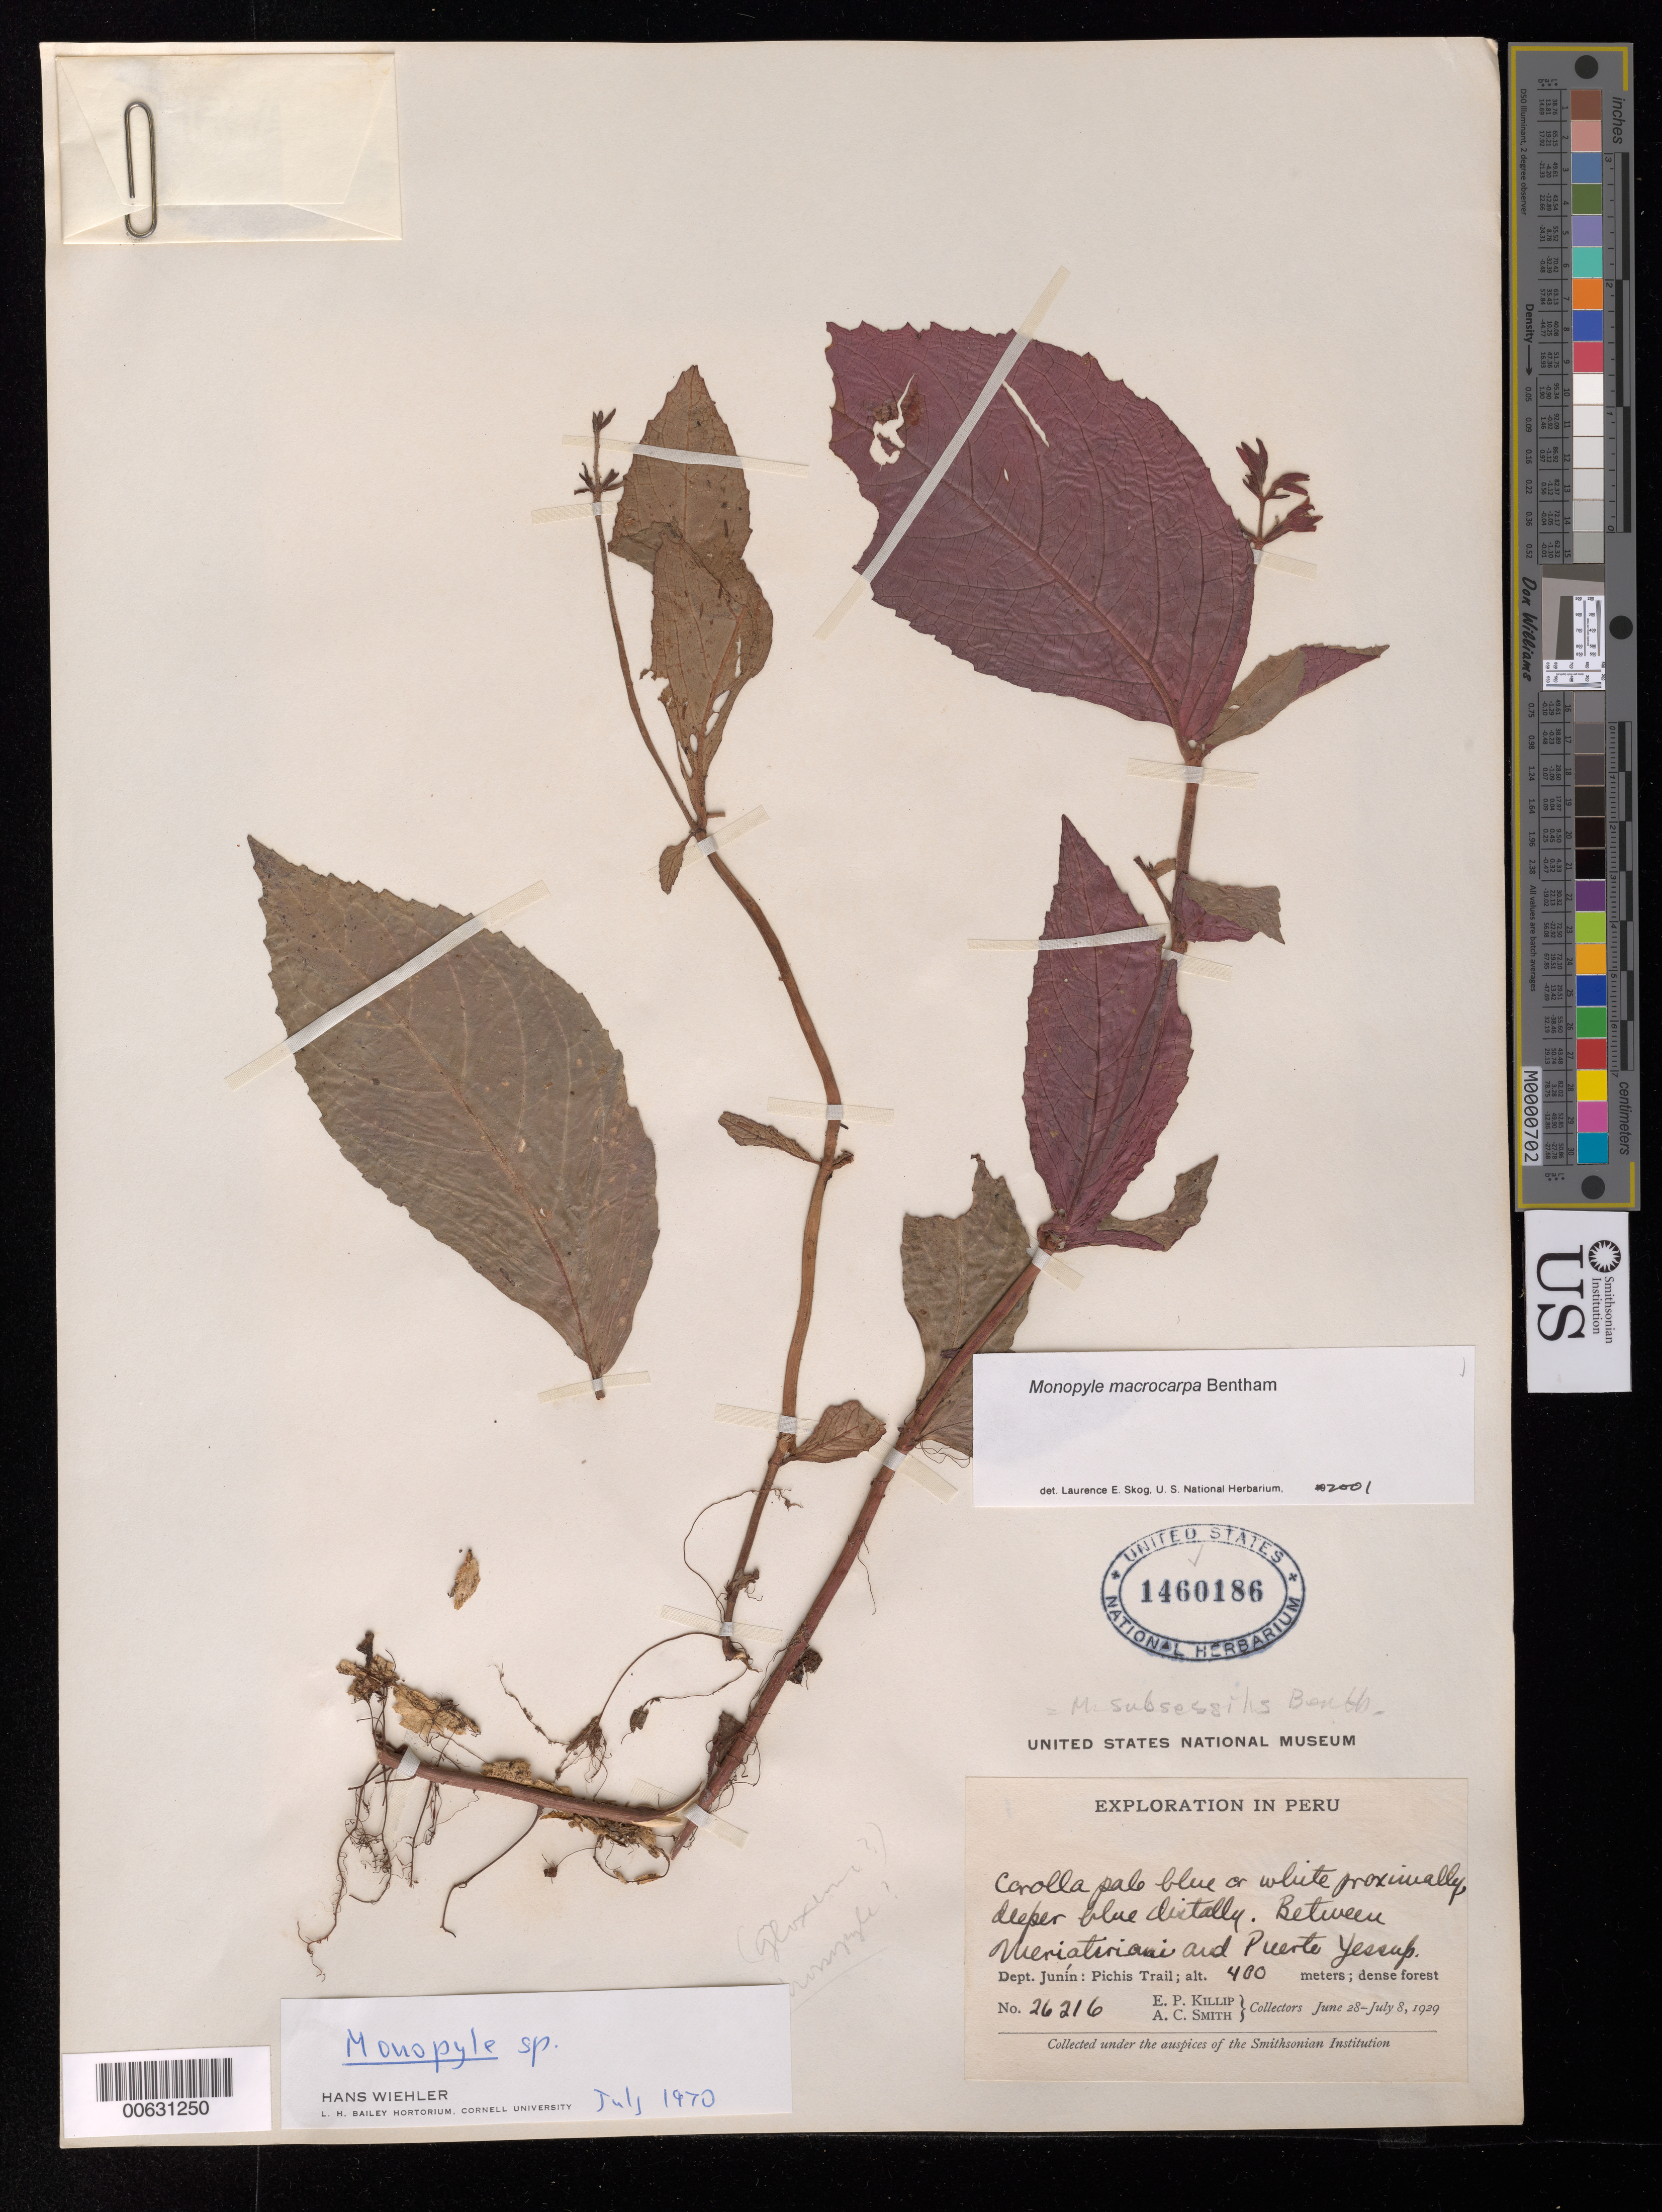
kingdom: Plantae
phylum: Tracheophyta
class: Magnoliopsida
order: Lamiales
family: Gesneriaceae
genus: Monopyle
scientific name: Monopyle macrocarpa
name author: Benth.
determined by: Skog, Laurence E.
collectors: E. P. Killip & A. C. Smith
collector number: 26216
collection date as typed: Jun-Jul 1929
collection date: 1929-06/1929-07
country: Peru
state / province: Junín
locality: Pichis Trail, between Weriatiriana [???] and Puerte Yessup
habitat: Dense forest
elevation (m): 400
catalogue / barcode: US 1460186